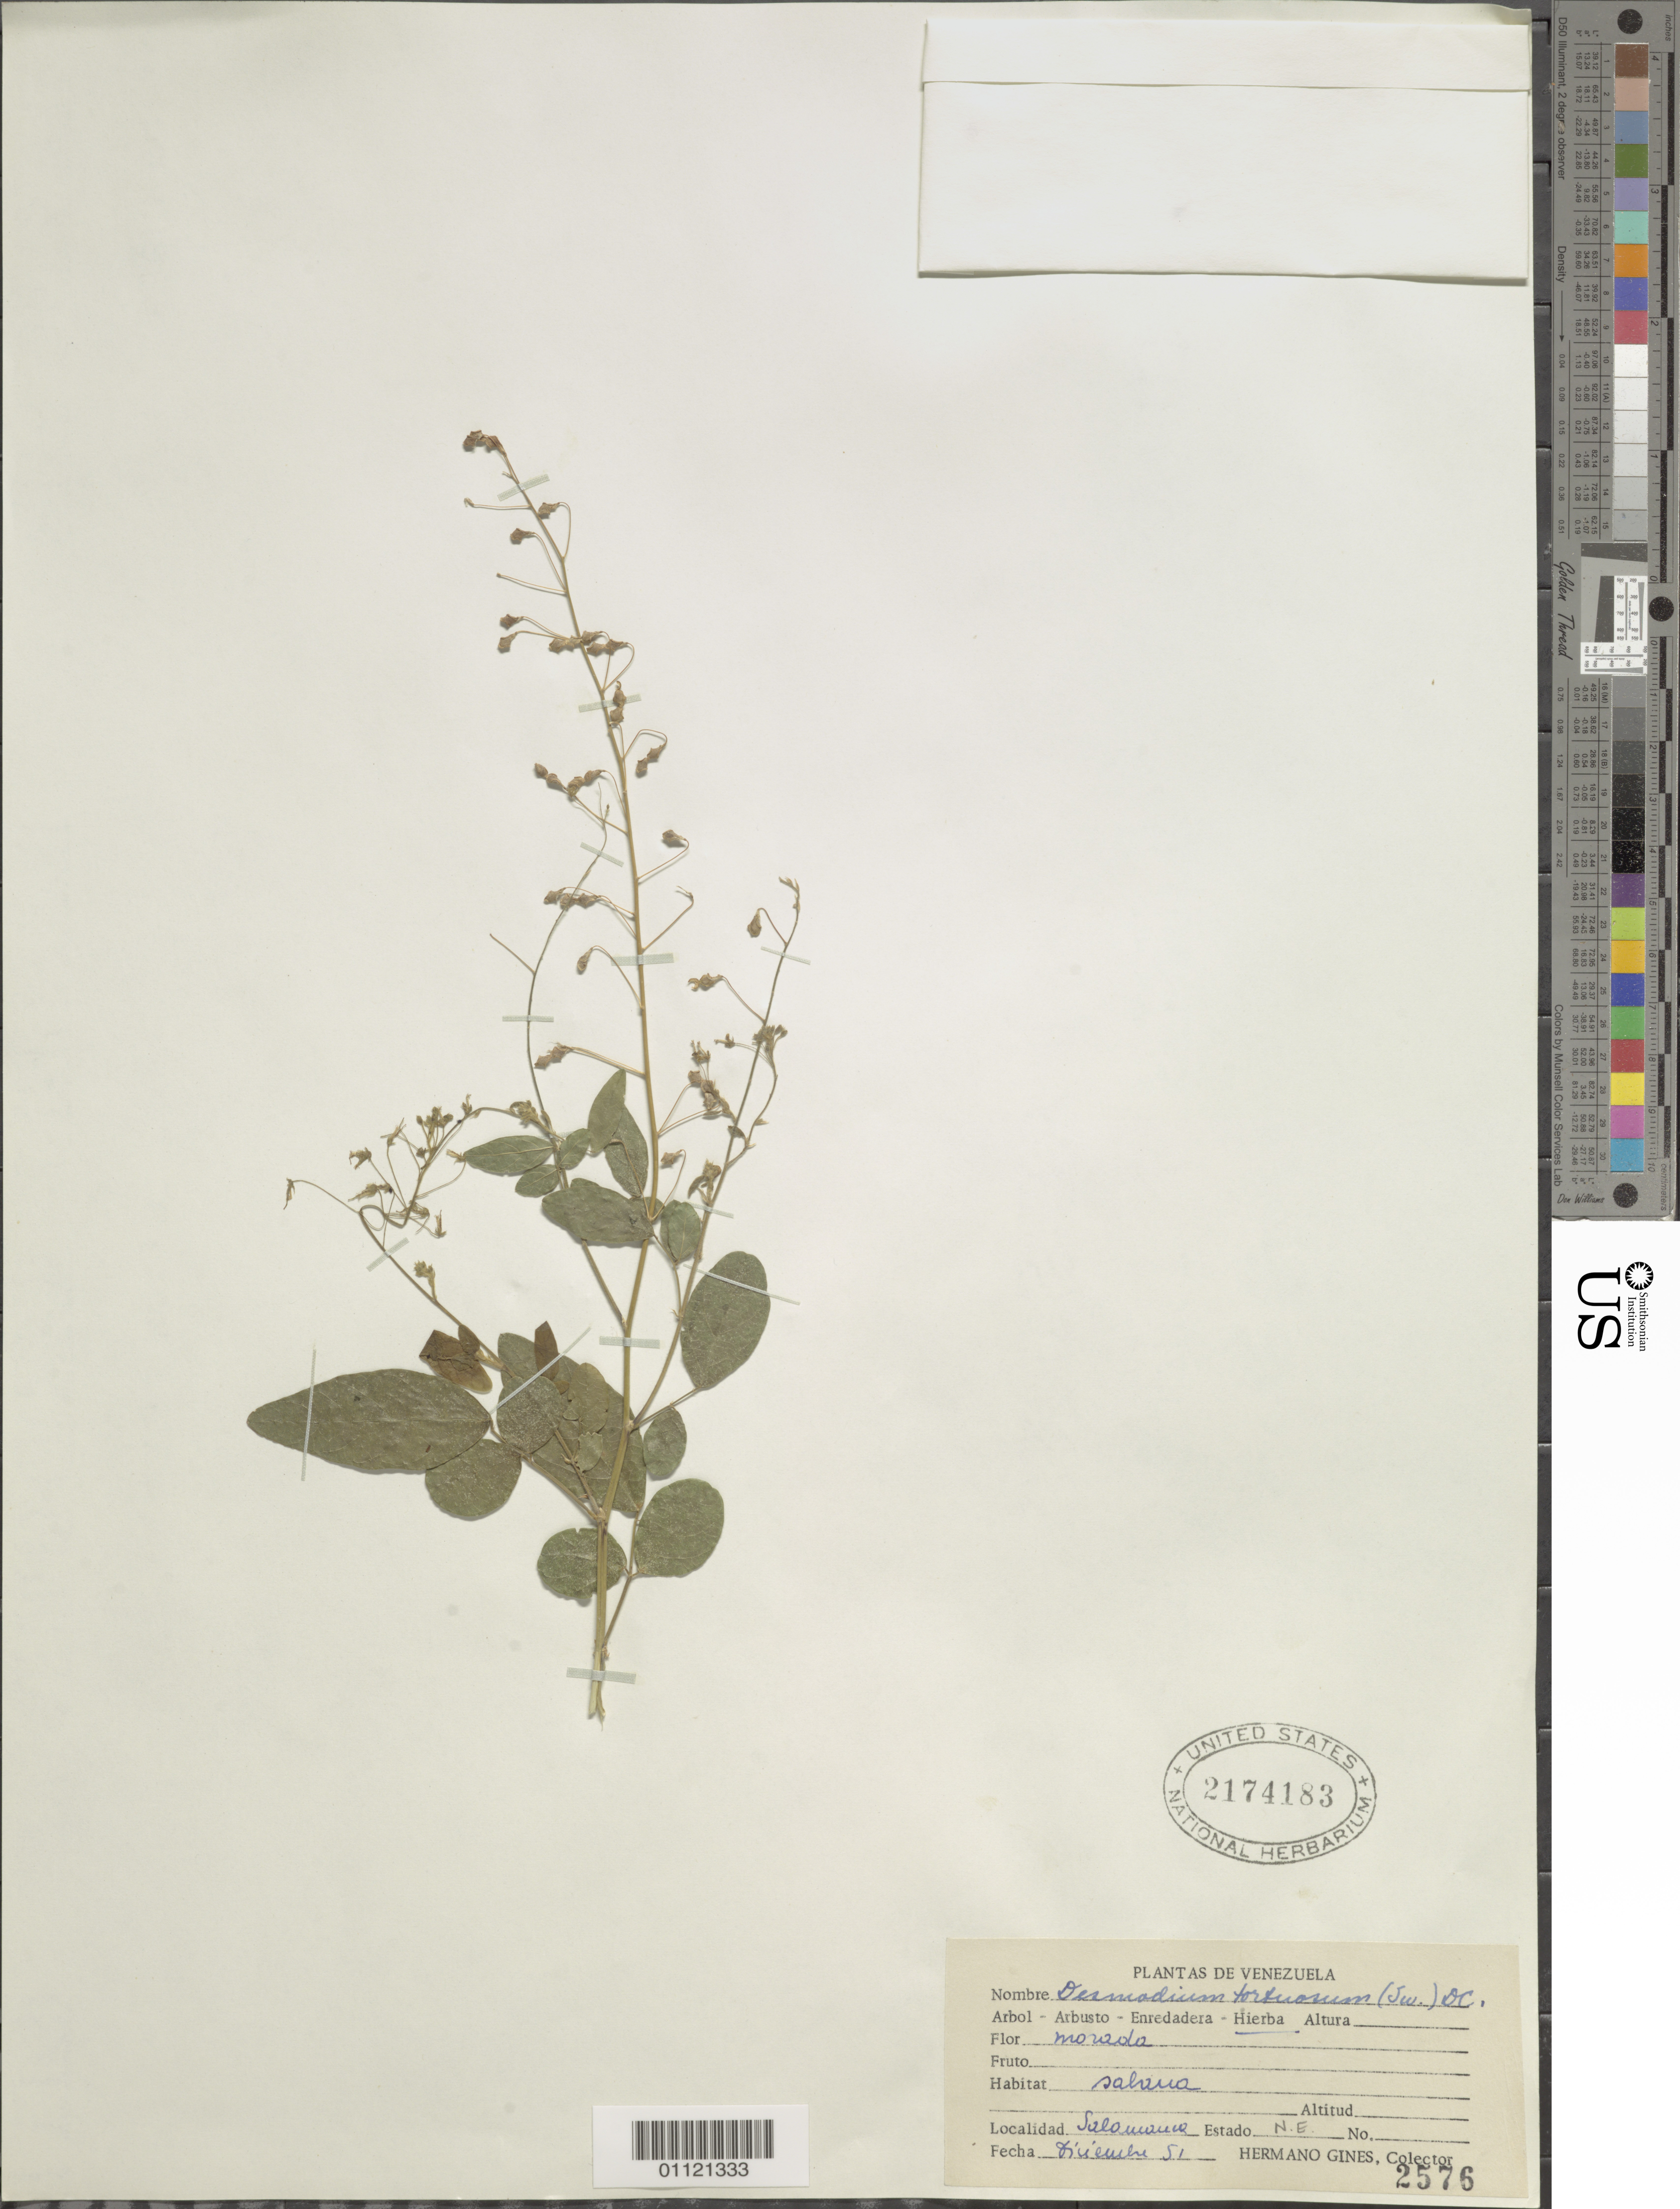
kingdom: Plantae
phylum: Tracheophyta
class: Magnoliopsida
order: Fabales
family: Fabaceae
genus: Desmodium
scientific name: Desmodium tortuosum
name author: (Sw.) DC.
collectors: Bro. Gines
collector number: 2576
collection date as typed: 01 Dec 1951 to 31 Dec 1951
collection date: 1951-12-01/1951-12-31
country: Venezuela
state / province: Nueva Esparta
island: Margarita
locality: Salamanca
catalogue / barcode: US 2174183